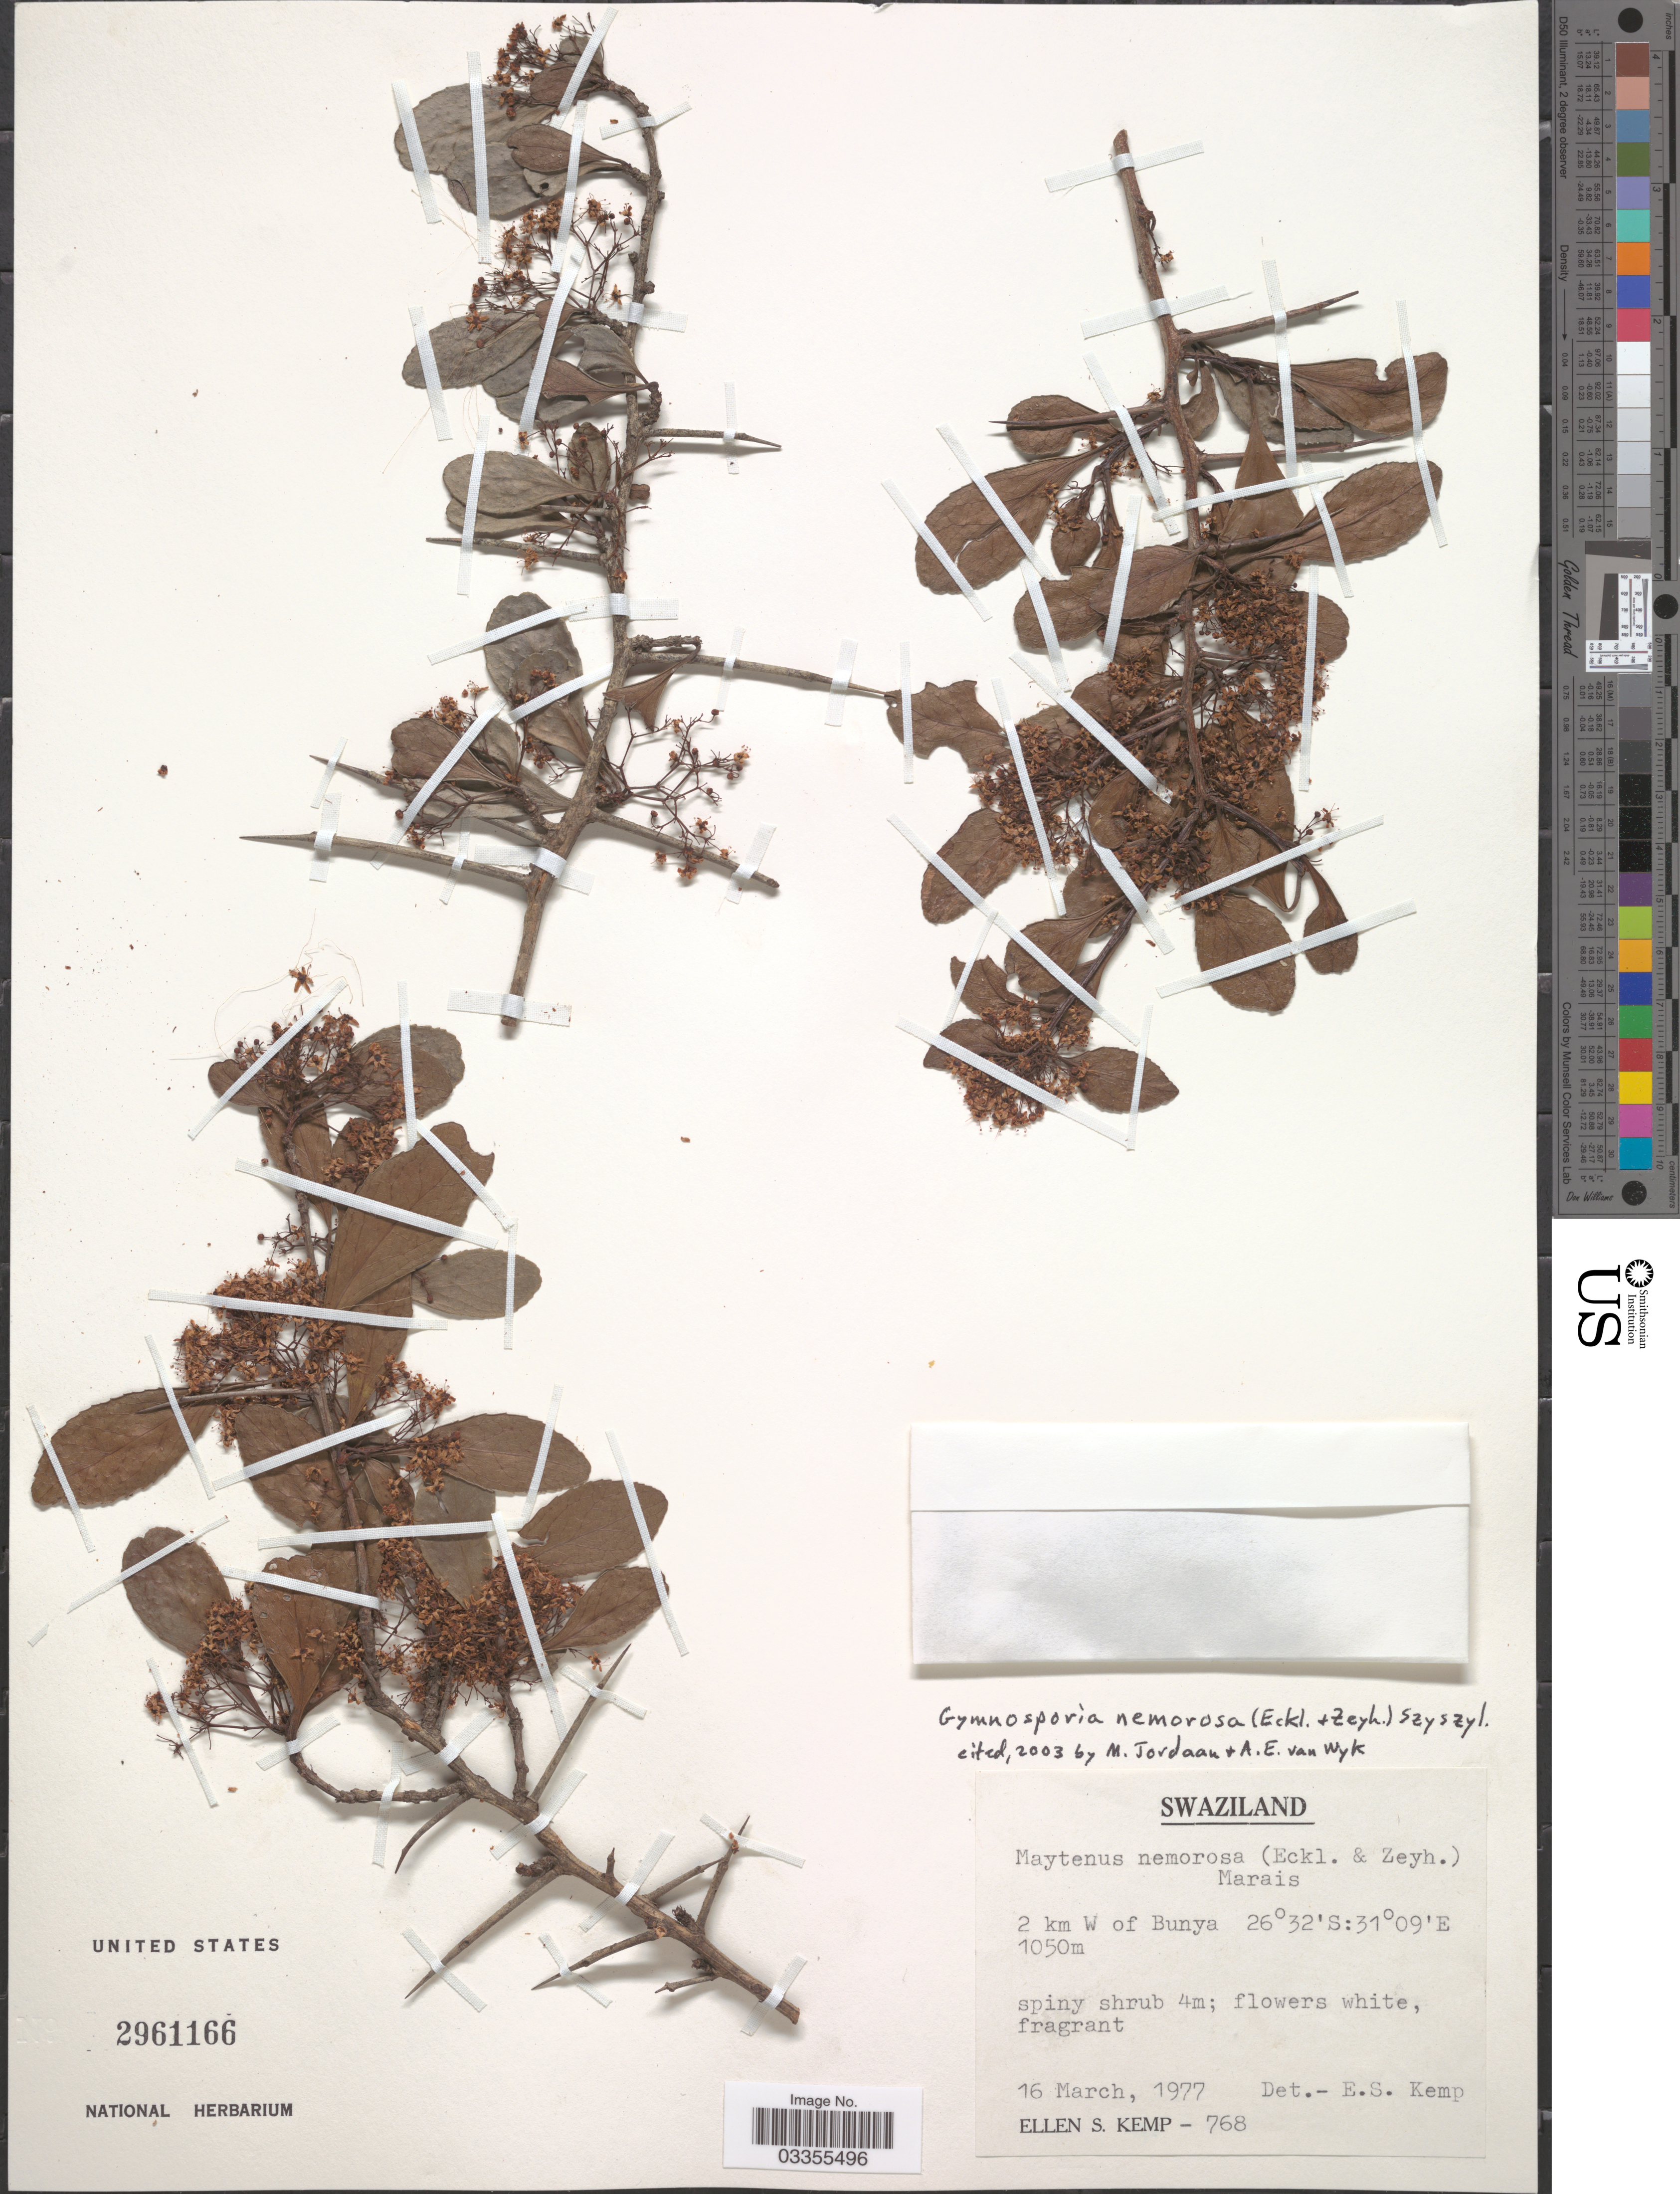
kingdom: Plantae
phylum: Tracheophyta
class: Magnoliopsida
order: Celastrales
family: Celastraceae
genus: Gymnosporia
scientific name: Gymnosporia nemorosa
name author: (Eckl. & Zeyh.) Szyszyl.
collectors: E. S. Kemp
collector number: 768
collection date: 1977-03-16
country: Eswatini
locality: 2 km W of Bunya.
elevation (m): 1050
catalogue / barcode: US 2961166